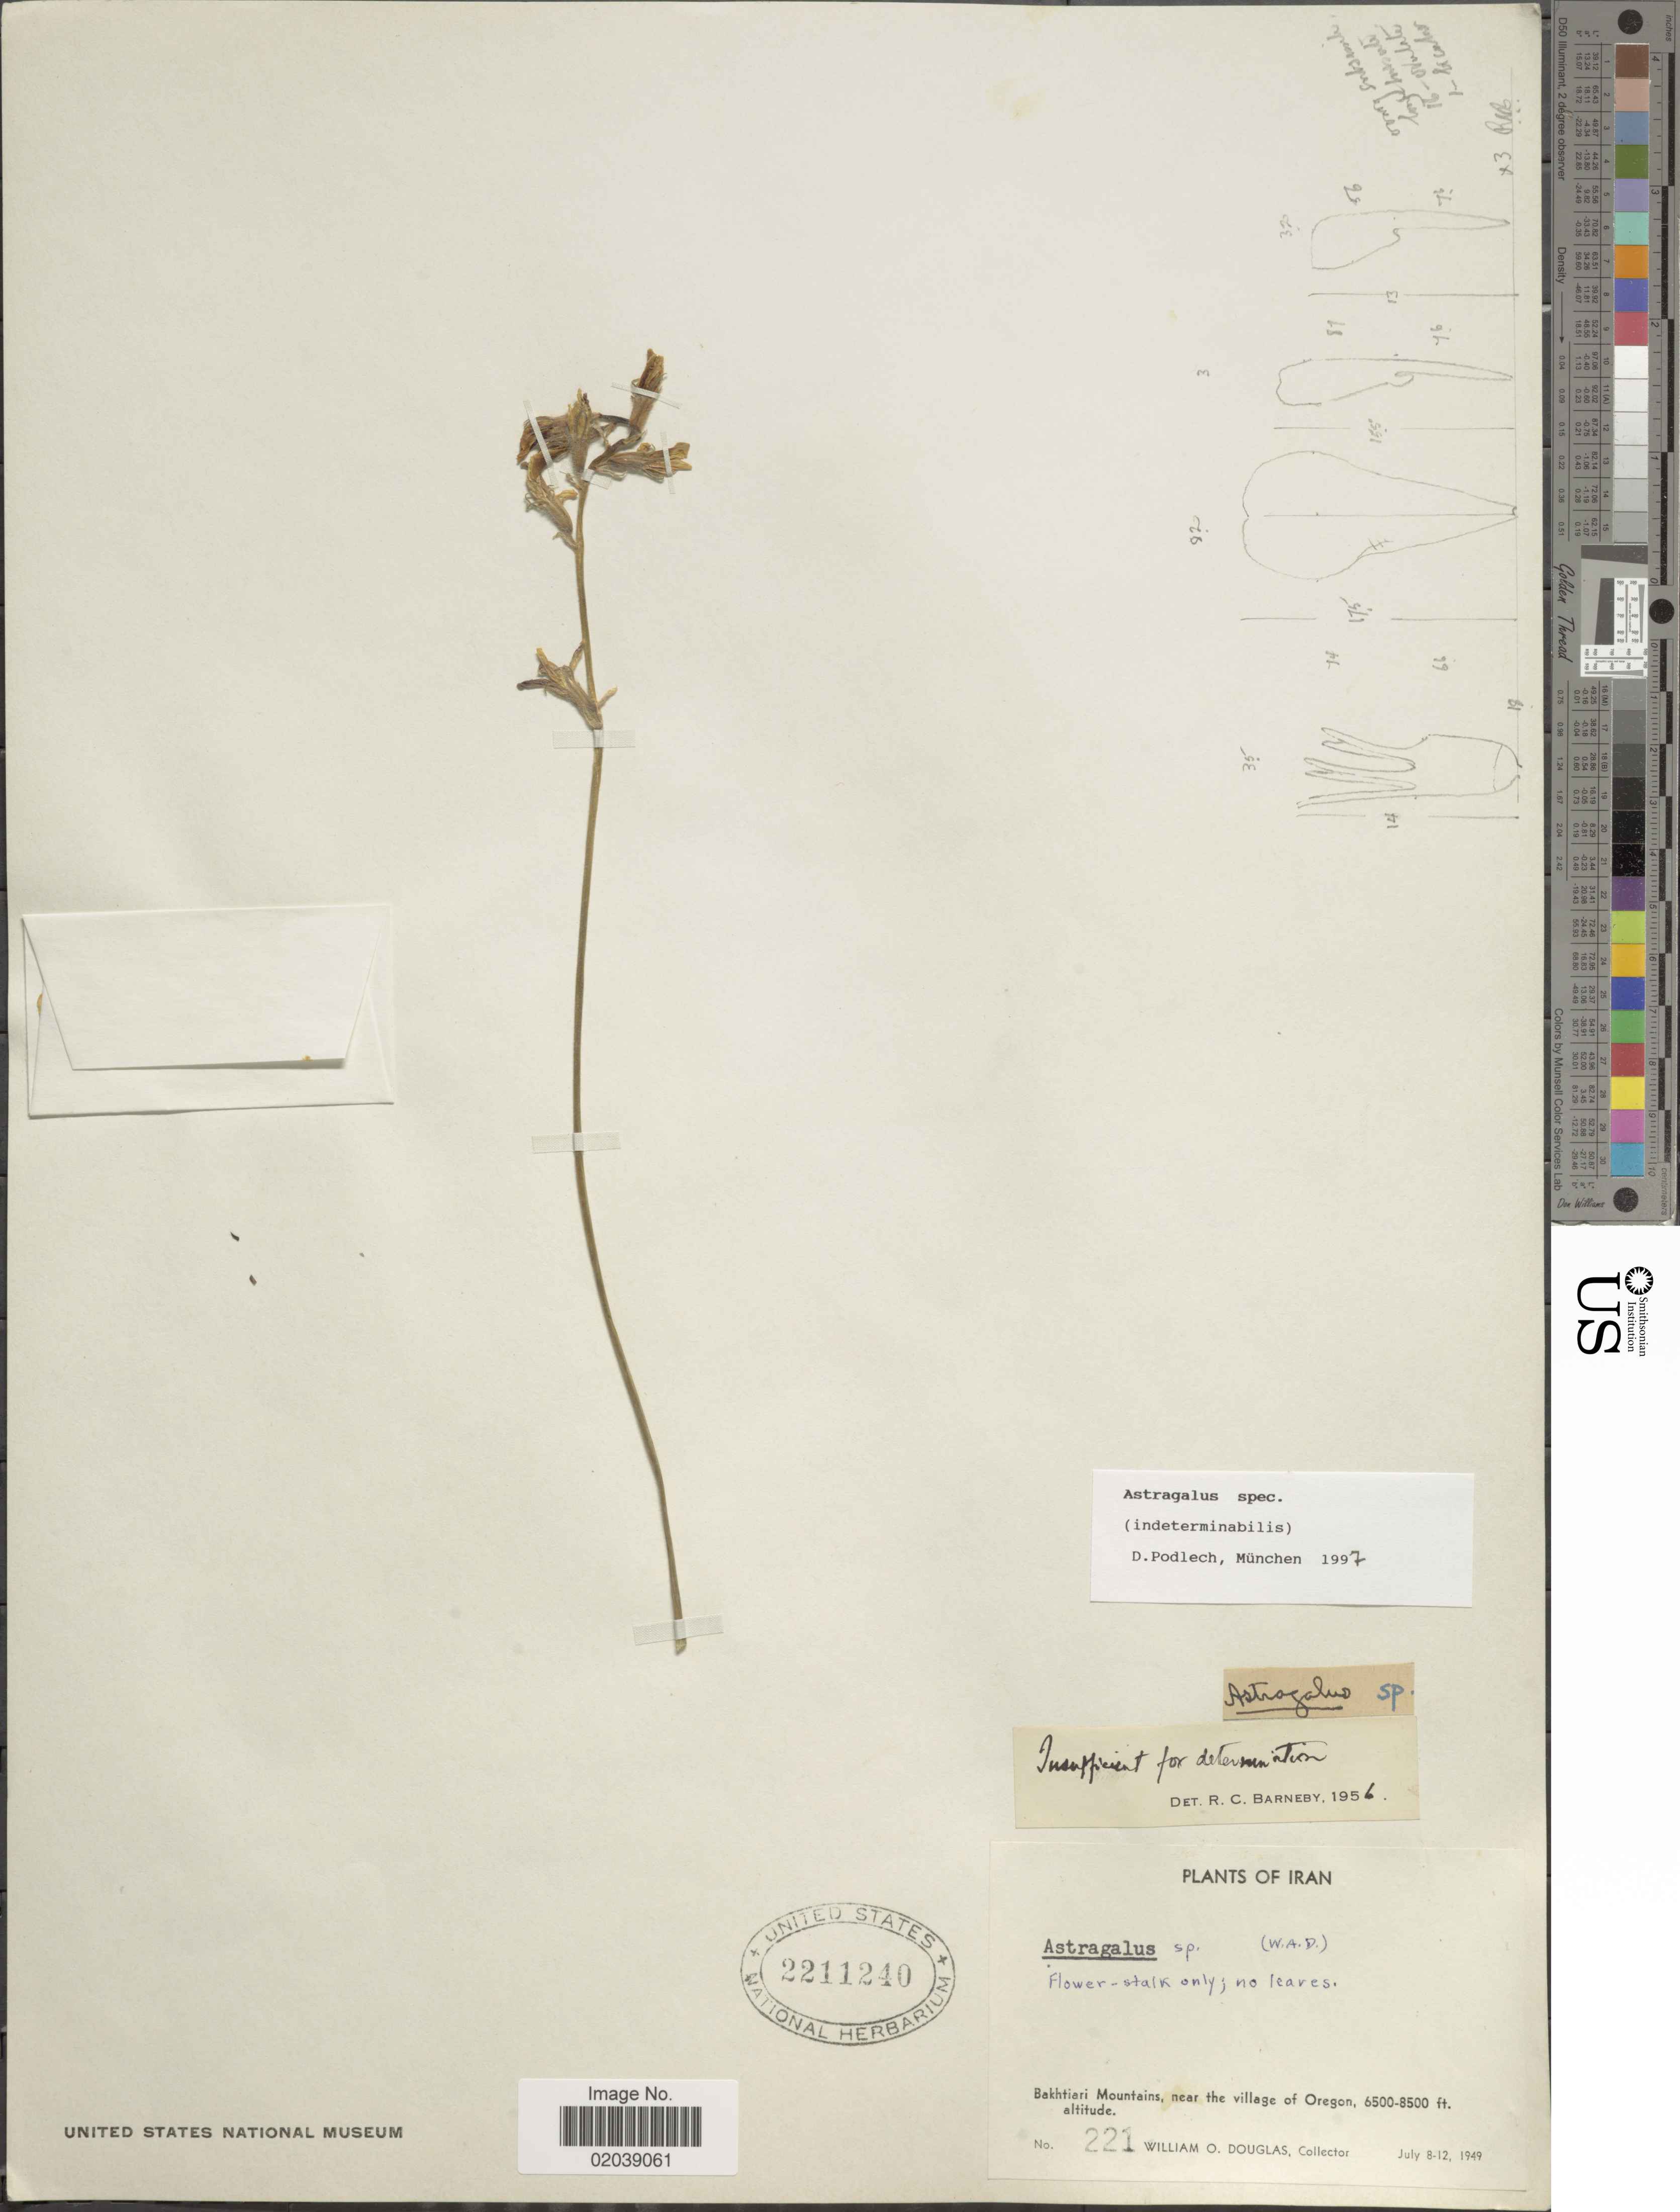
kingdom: Plantae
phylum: Tracheophyta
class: Magnoliopsida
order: Fabales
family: Fabaceae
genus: Astragalus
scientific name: Astragalus sp.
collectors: W. Douglas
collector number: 221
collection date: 1949-07-08/1949-07-12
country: Iran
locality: Bakhtiari Mountains, near the village of Oregon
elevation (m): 1981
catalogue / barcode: US 2211240